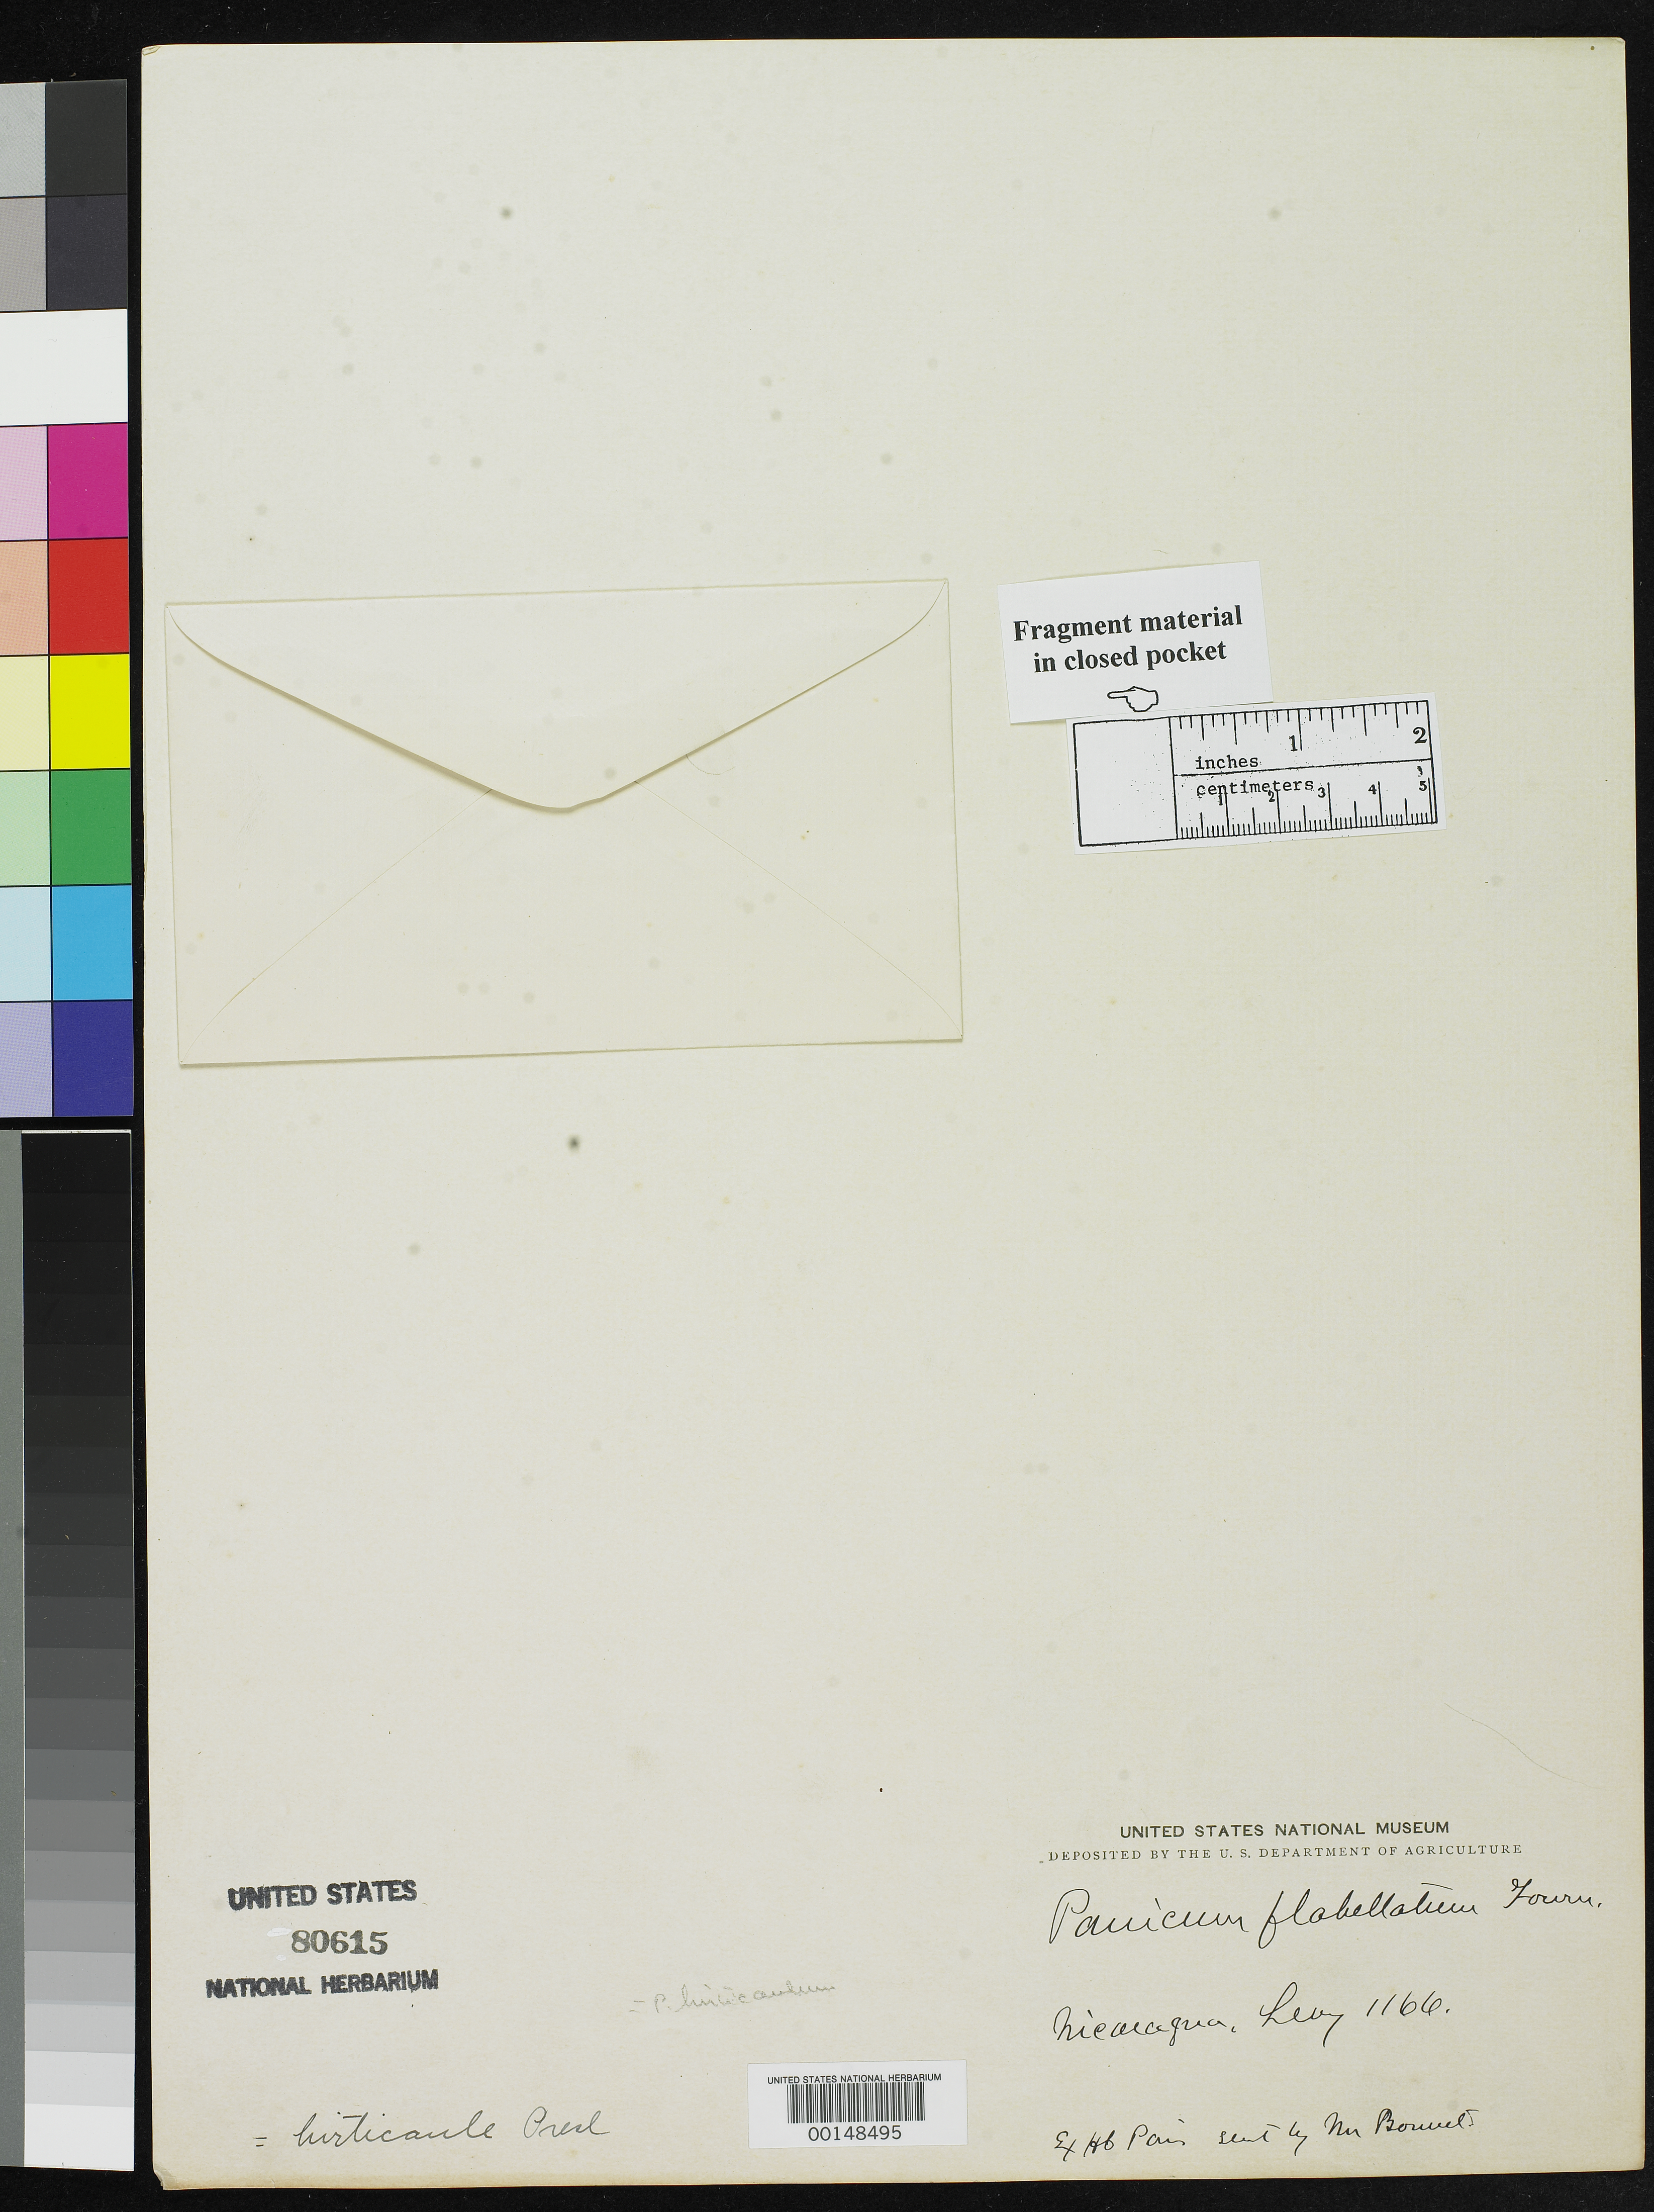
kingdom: Plantae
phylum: Tracheophyta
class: Liliopsida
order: Poales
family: Poaceae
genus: Panicum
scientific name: Panicum flabellatum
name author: E. Fourn.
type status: Type Fragment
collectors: P. Levy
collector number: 1166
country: Nicaragua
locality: Omotepe.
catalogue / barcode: US 80615